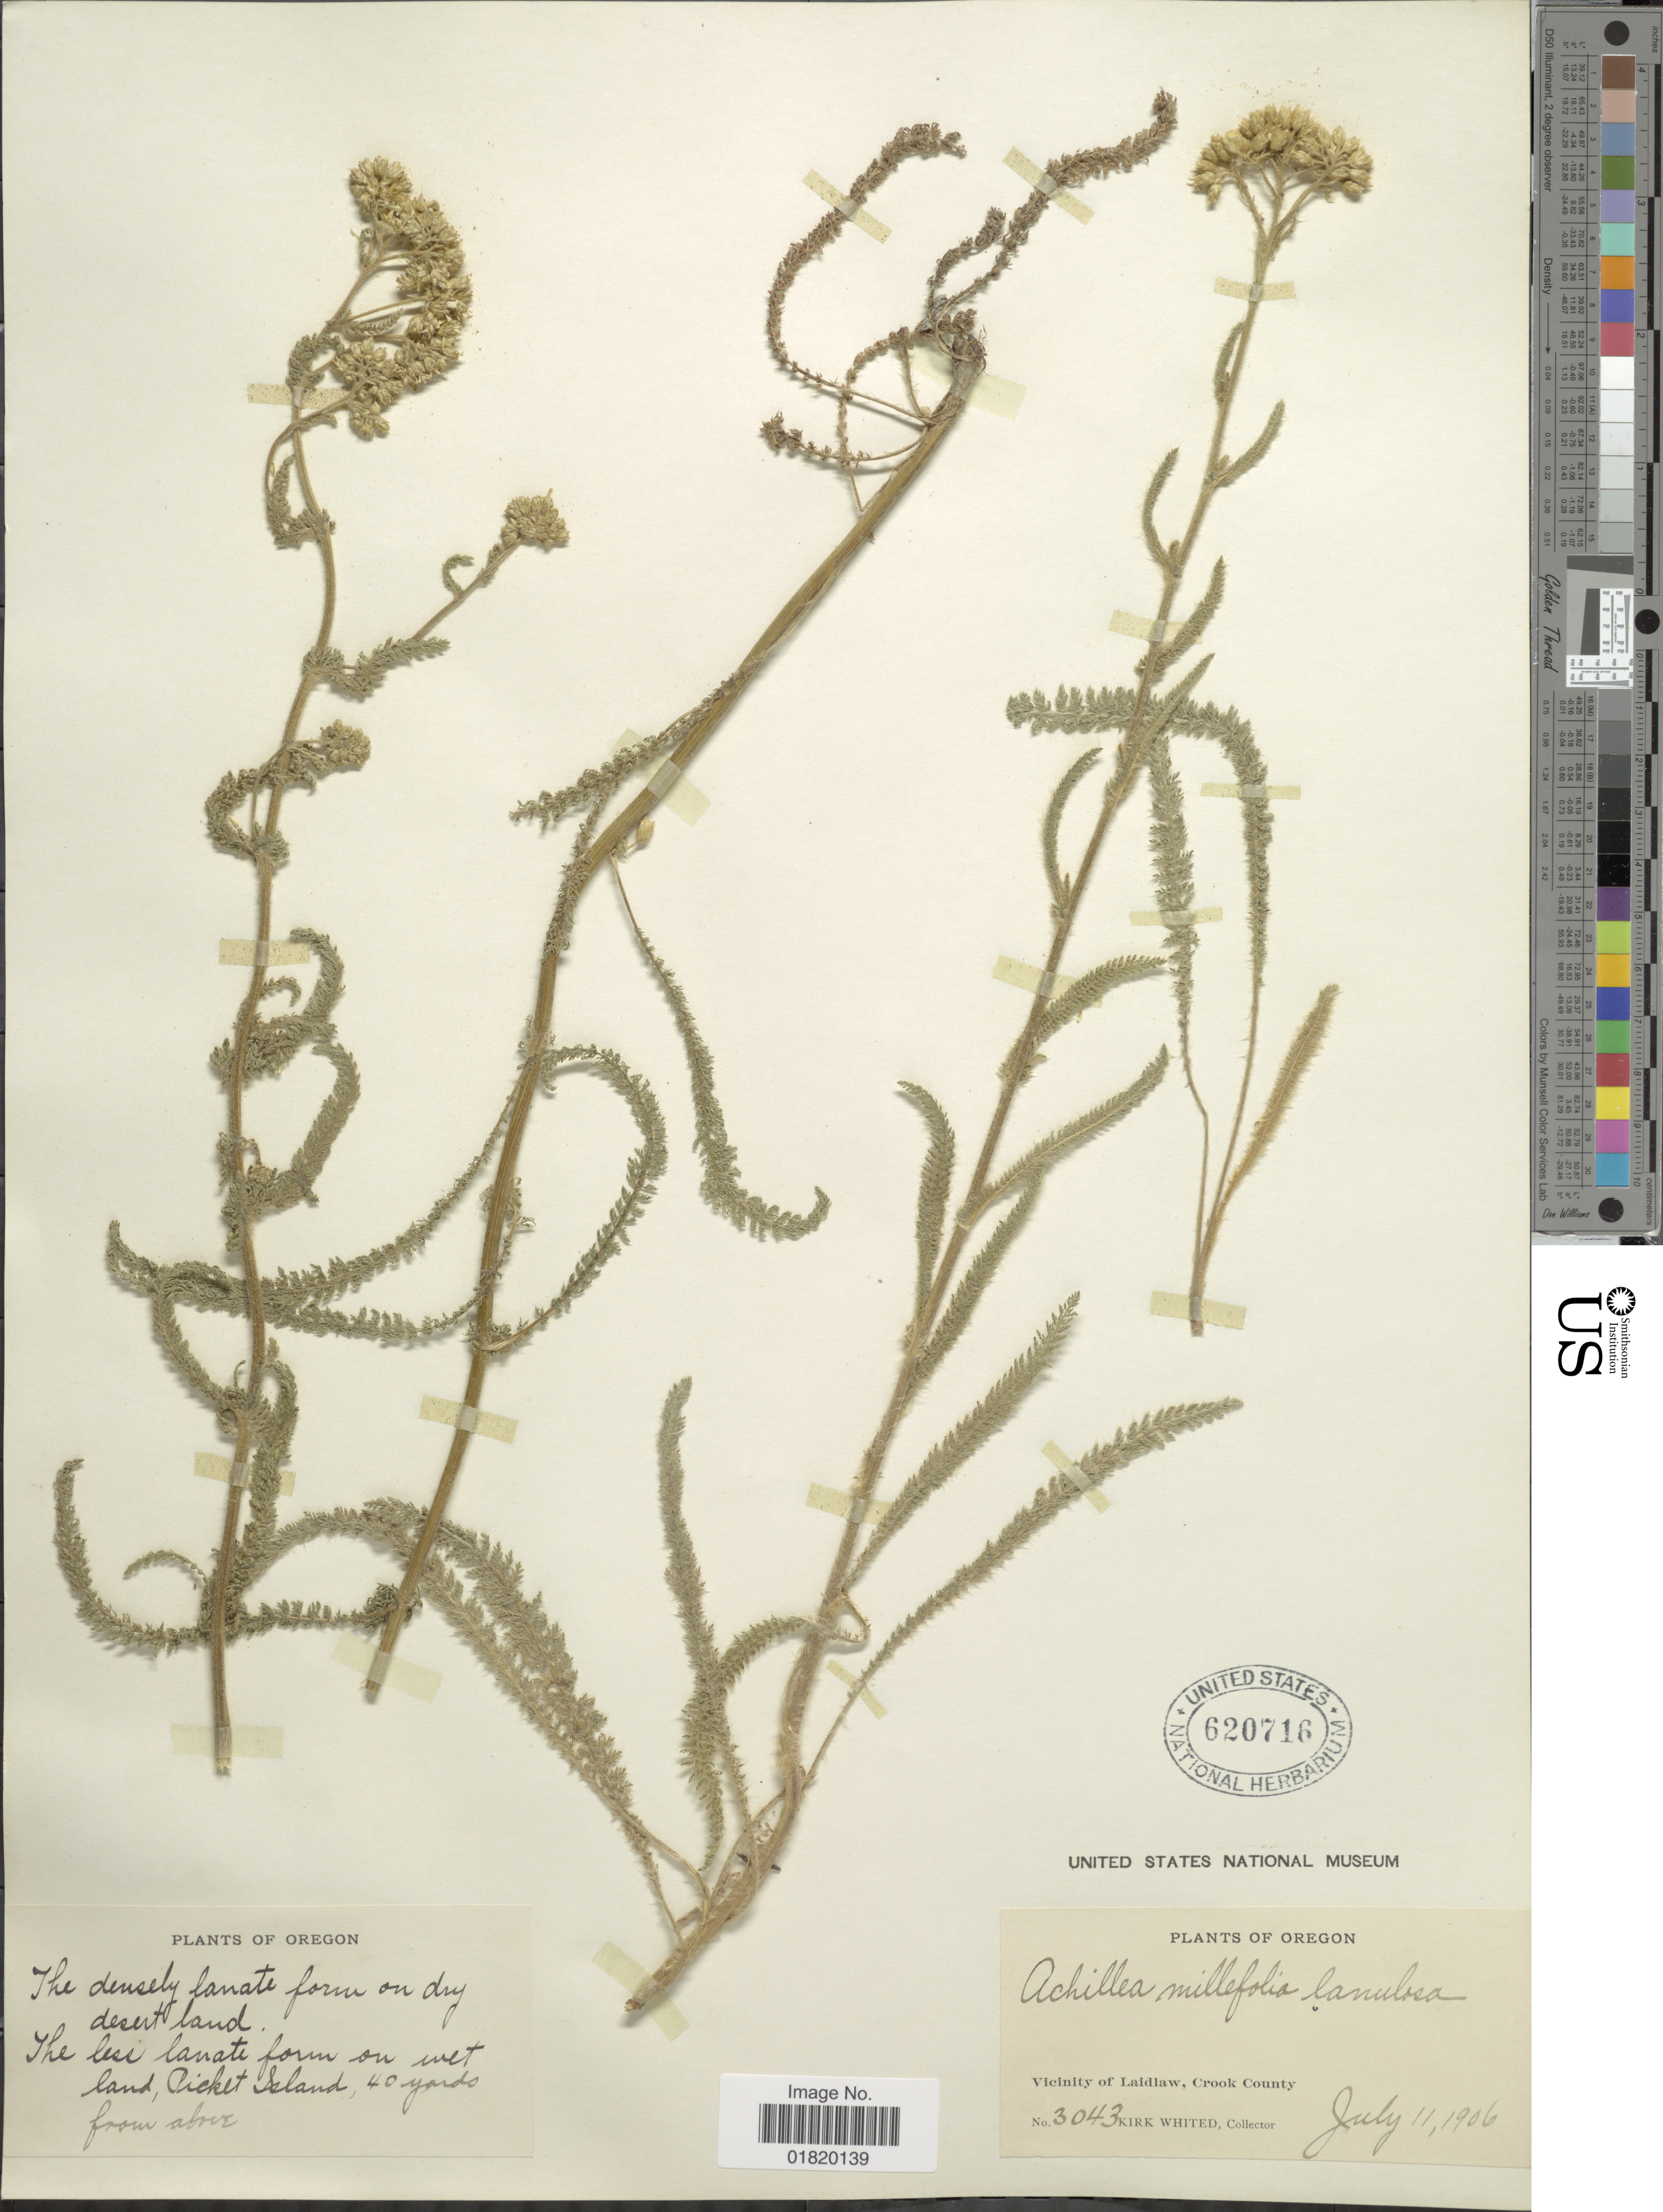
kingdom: Plantae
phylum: Tracheophyta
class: Magnoliopsida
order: Asterales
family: Asteraceae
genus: Achillea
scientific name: Achillea lanulosa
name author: Nutt.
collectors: K. Whited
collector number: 3043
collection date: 1906-07-11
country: United States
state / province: Oregon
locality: Vicinity of Laidlaw, Crook County. Picket Island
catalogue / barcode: US 620716